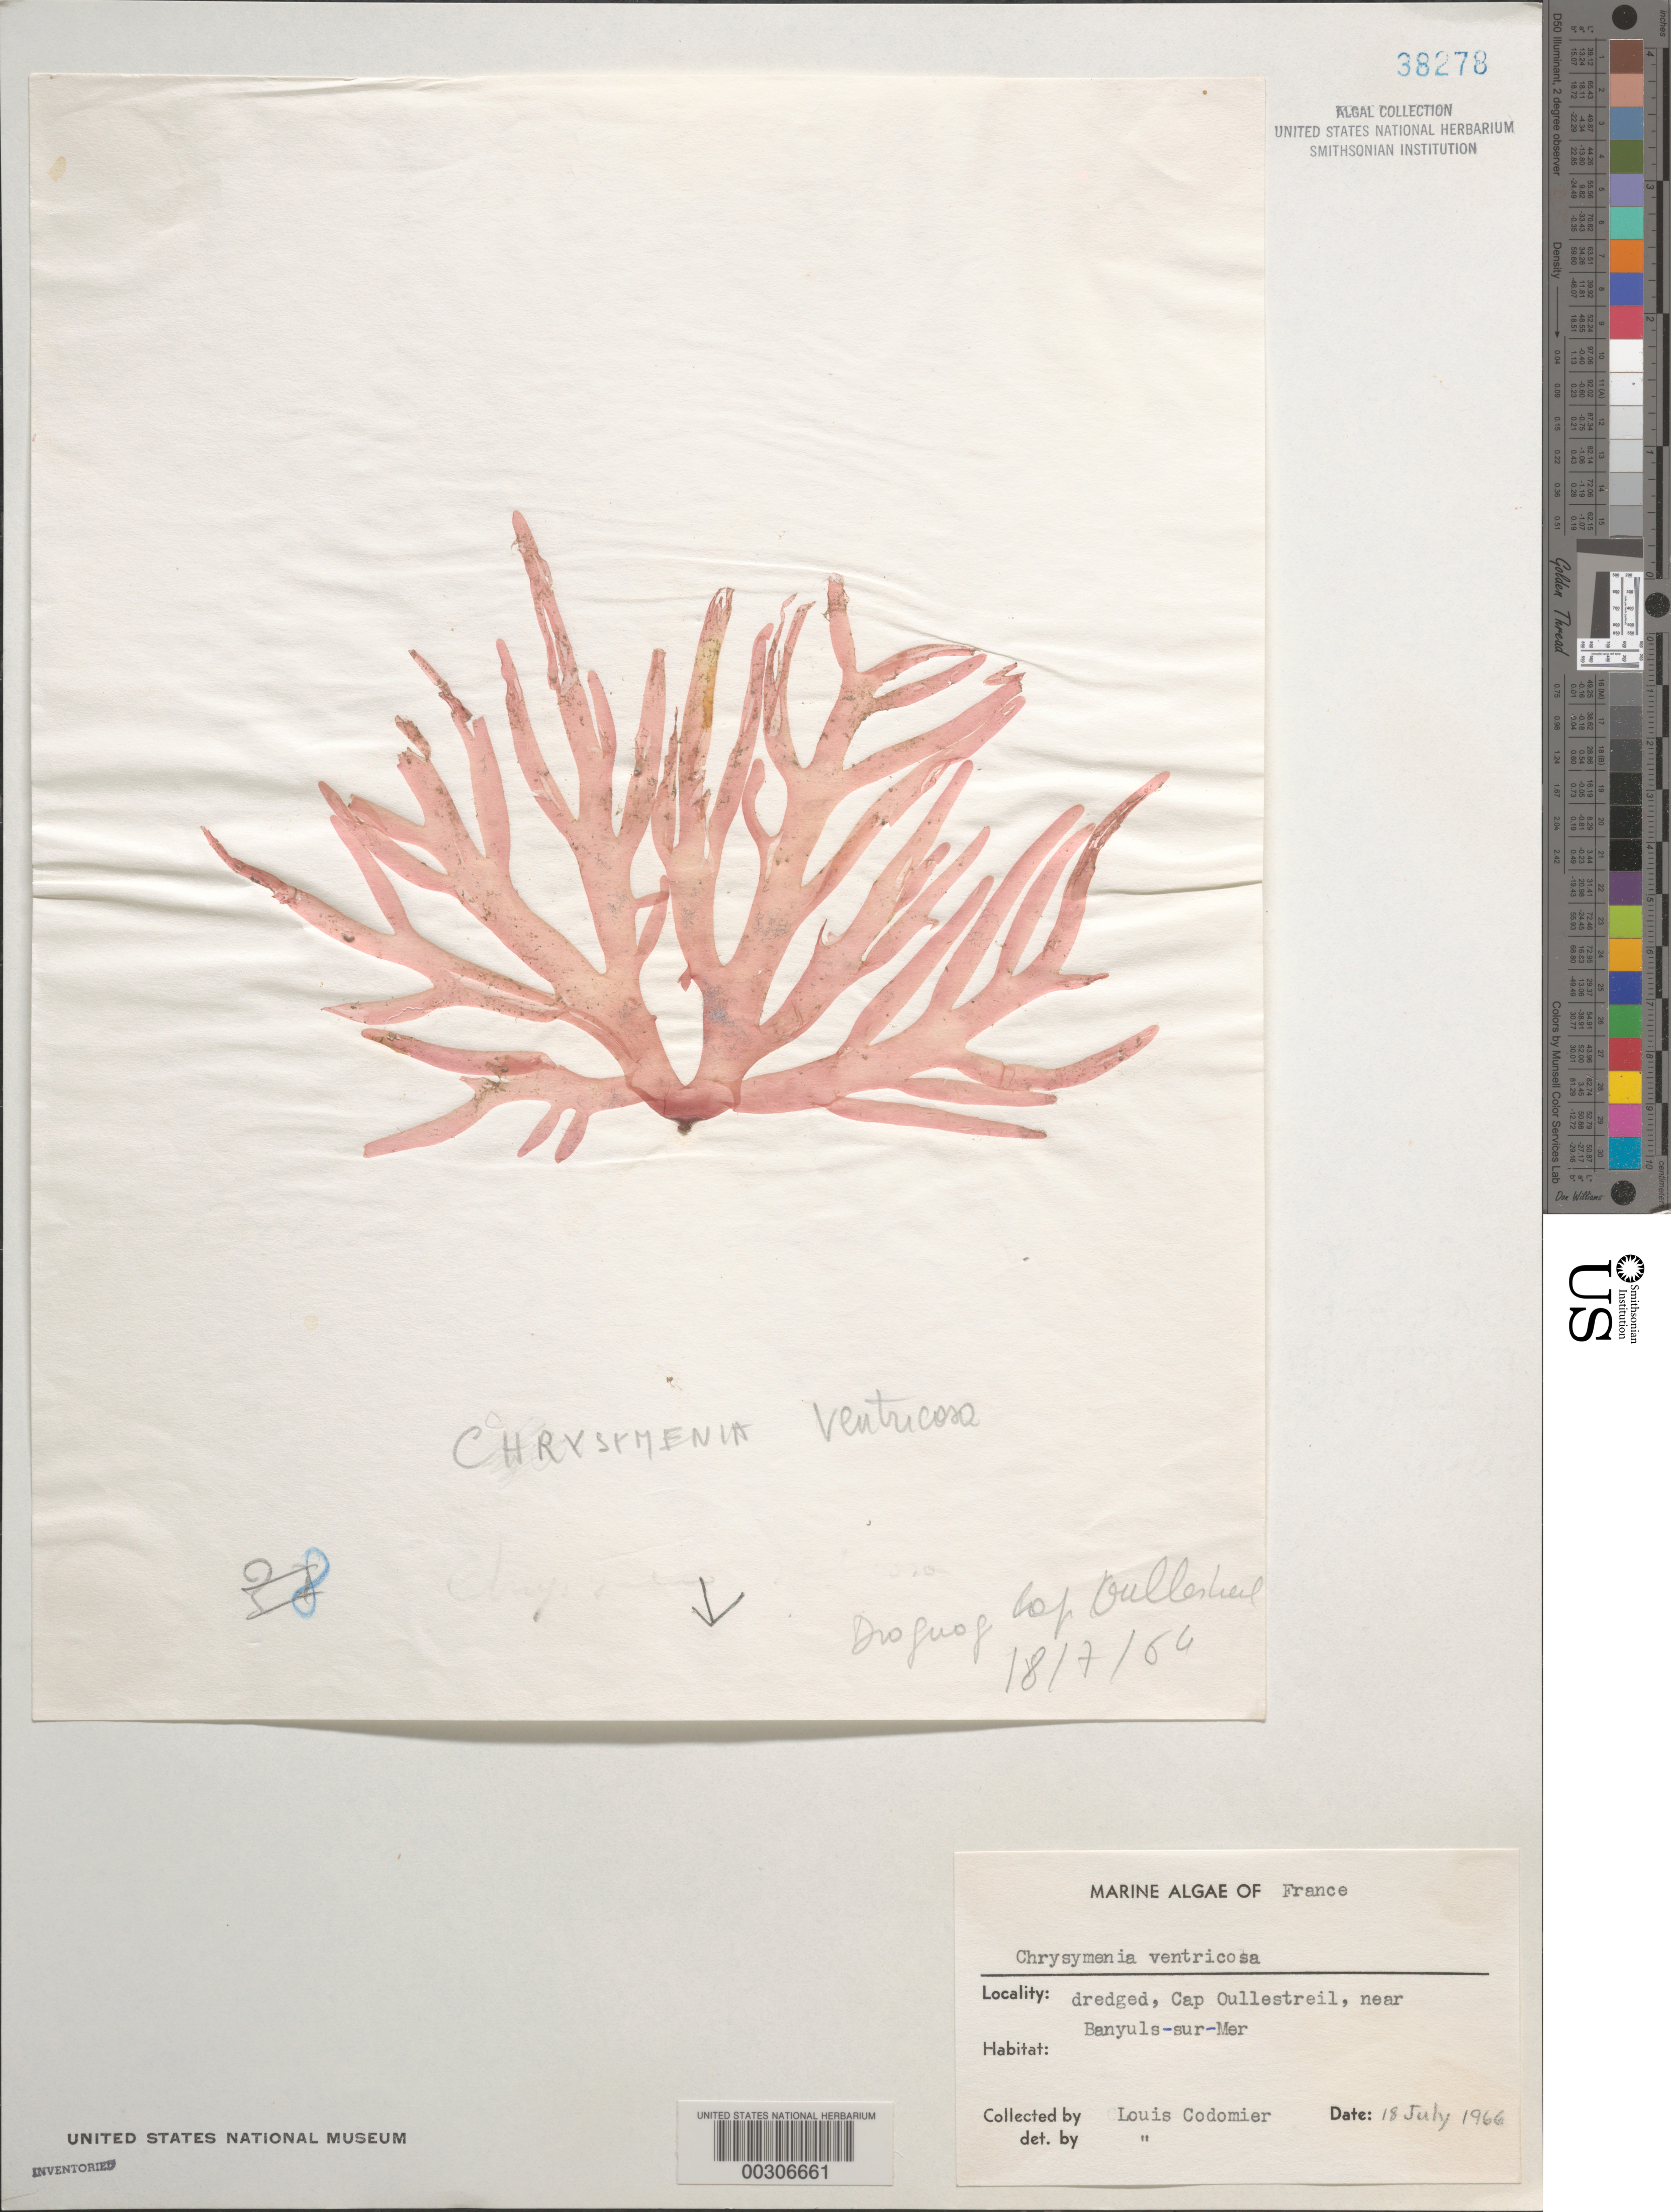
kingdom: Plantae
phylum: Rhodophyta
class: Florideophyceae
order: Rhodymeniales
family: Rhodymeniaceae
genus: Chrysymenia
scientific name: Chrysymenia ventricosa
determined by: Codomier, L.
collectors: L. Codomier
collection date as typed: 18 Jul 1964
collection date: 1964-07-18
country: France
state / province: Occitanie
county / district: Pyrénées-Orientales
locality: Cape Oullestreil, near Banyuls-sur-Mer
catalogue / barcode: US 38278